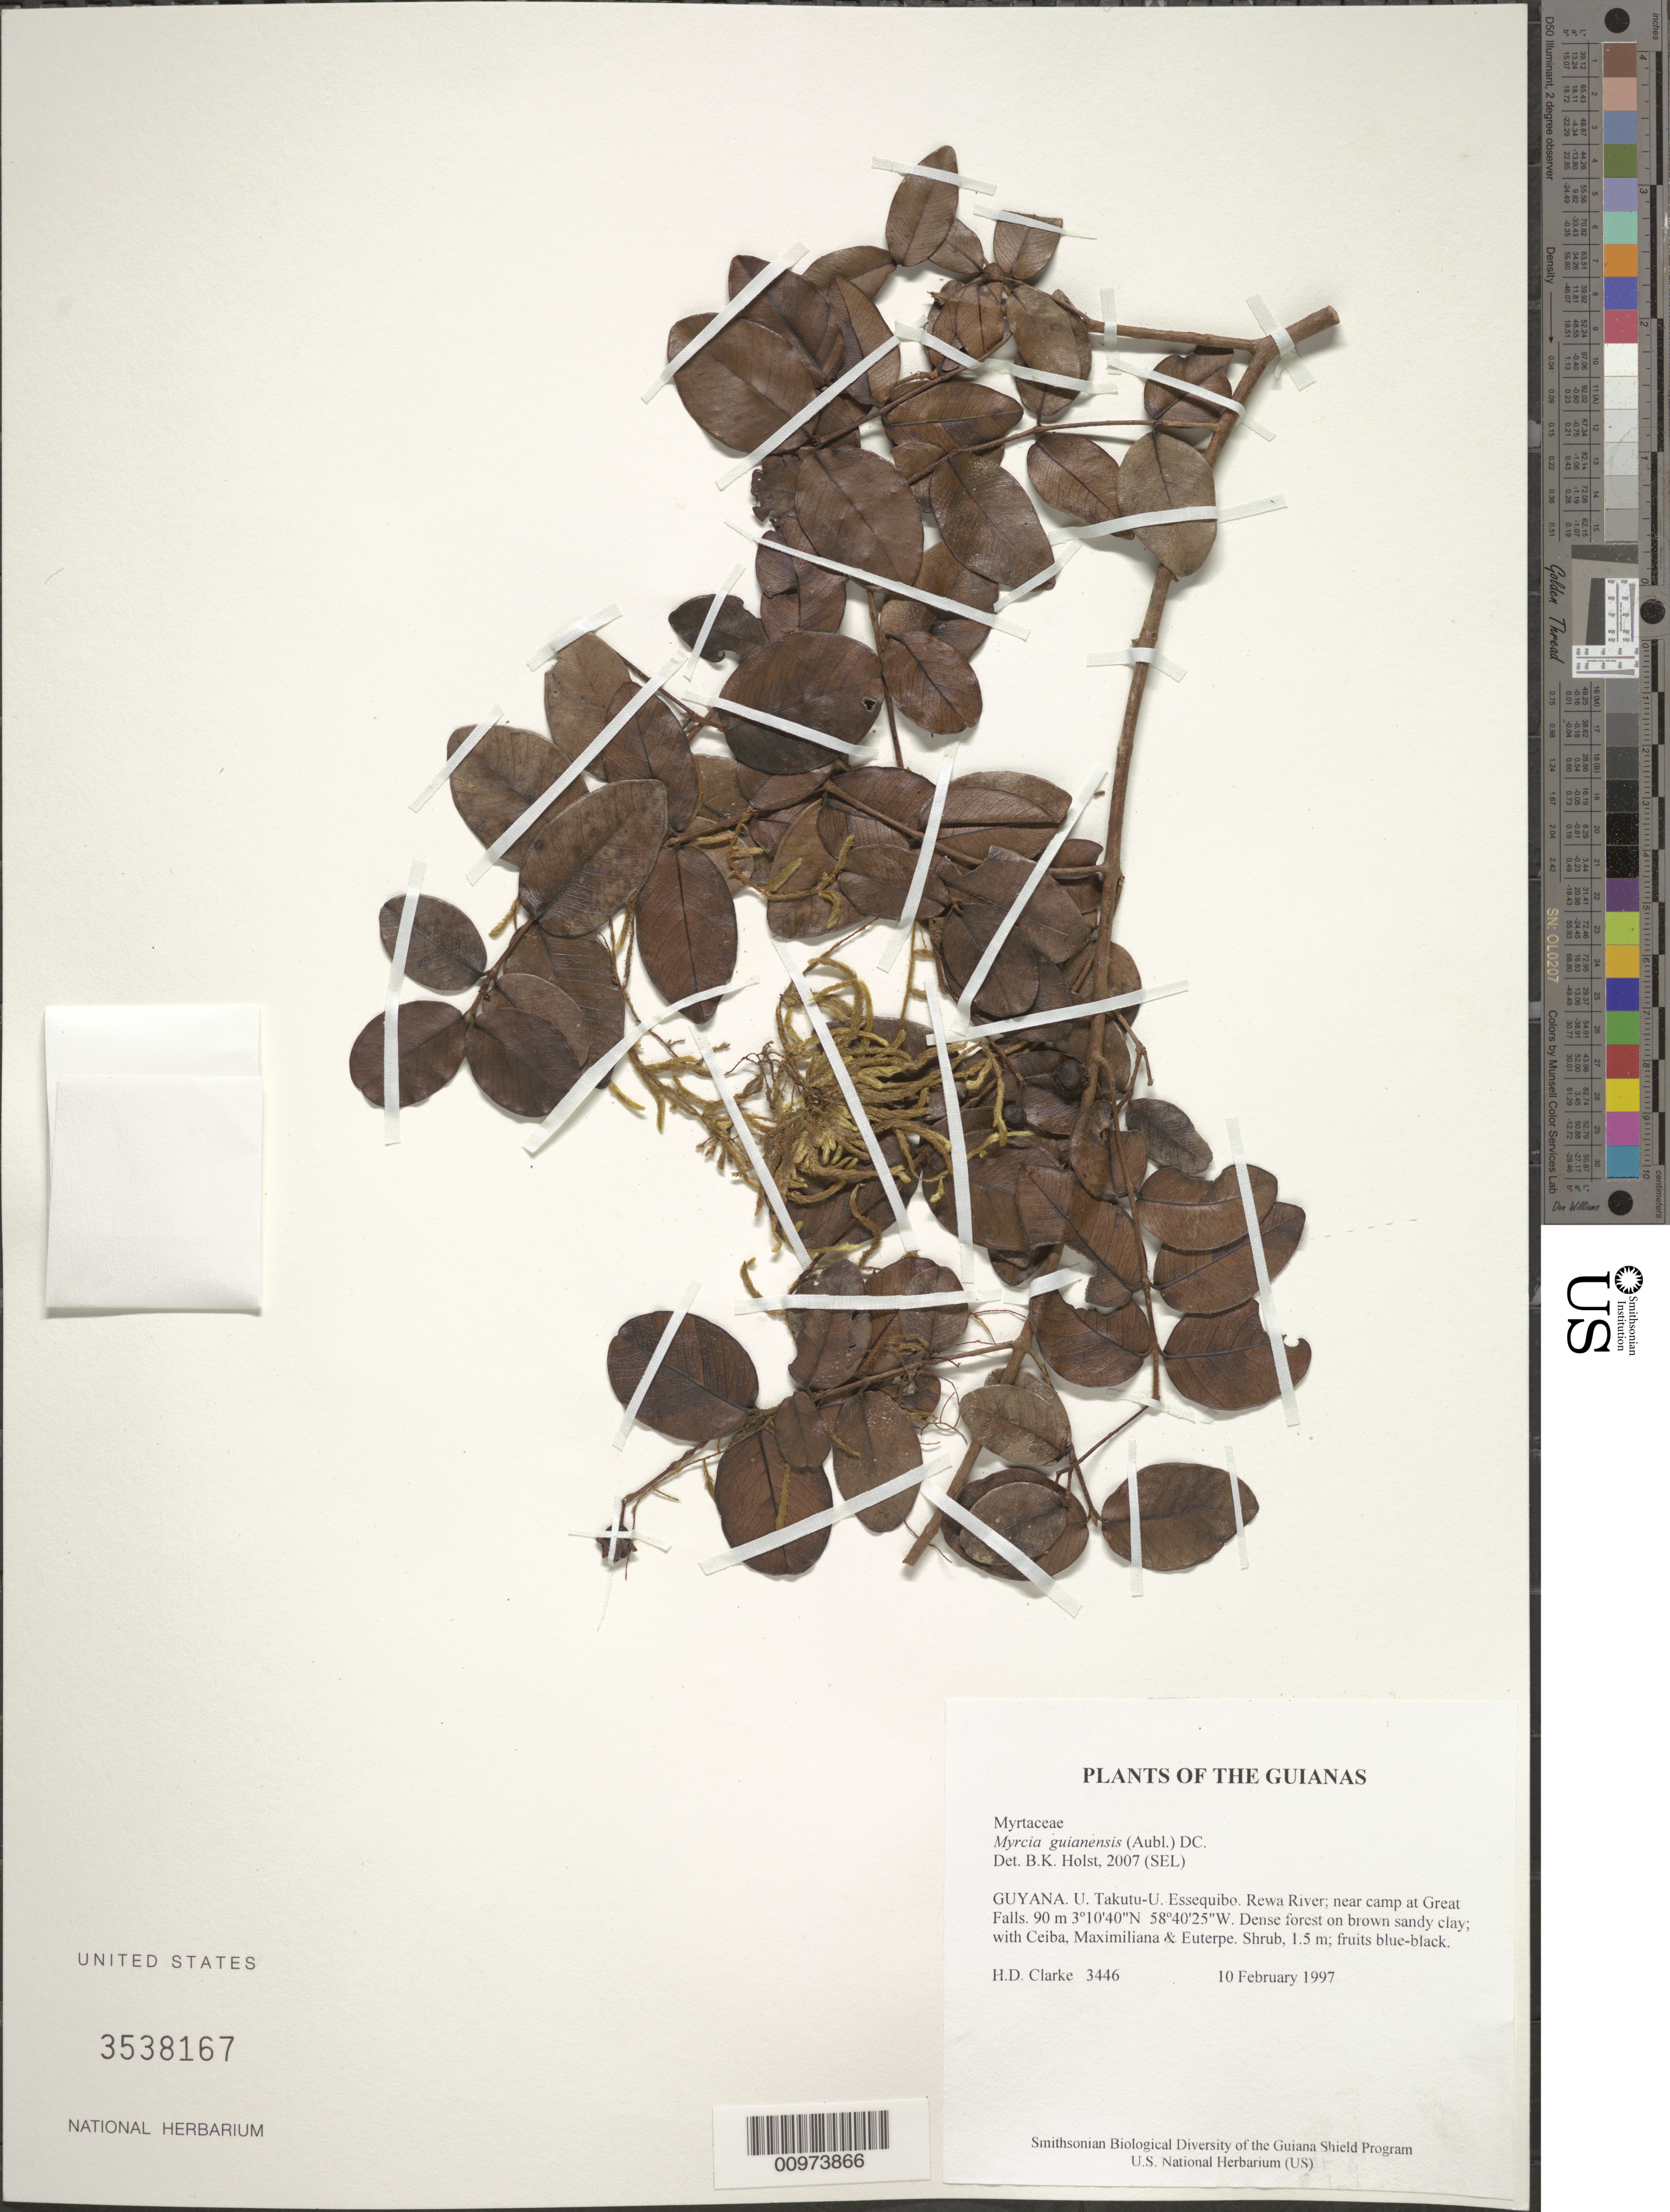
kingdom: Plantae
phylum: Tracheophyta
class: Magnoliopsida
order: Myrtales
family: Myrtaceae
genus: Myrcia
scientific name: Myrcia guianensis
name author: (Aubl.) DC.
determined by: Holst, Bruce K.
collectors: H. D. Clarke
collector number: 3446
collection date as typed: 10 February 1997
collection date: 1997-02-10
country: Guyana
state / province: U. Takutu-U. Essequibo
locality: Rewa River; near camp at Great Falls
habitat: Dense forest on brown sandy clay; with Ceiba, Maximiliana & Euterpe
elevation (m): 90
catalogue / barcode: US 3538167